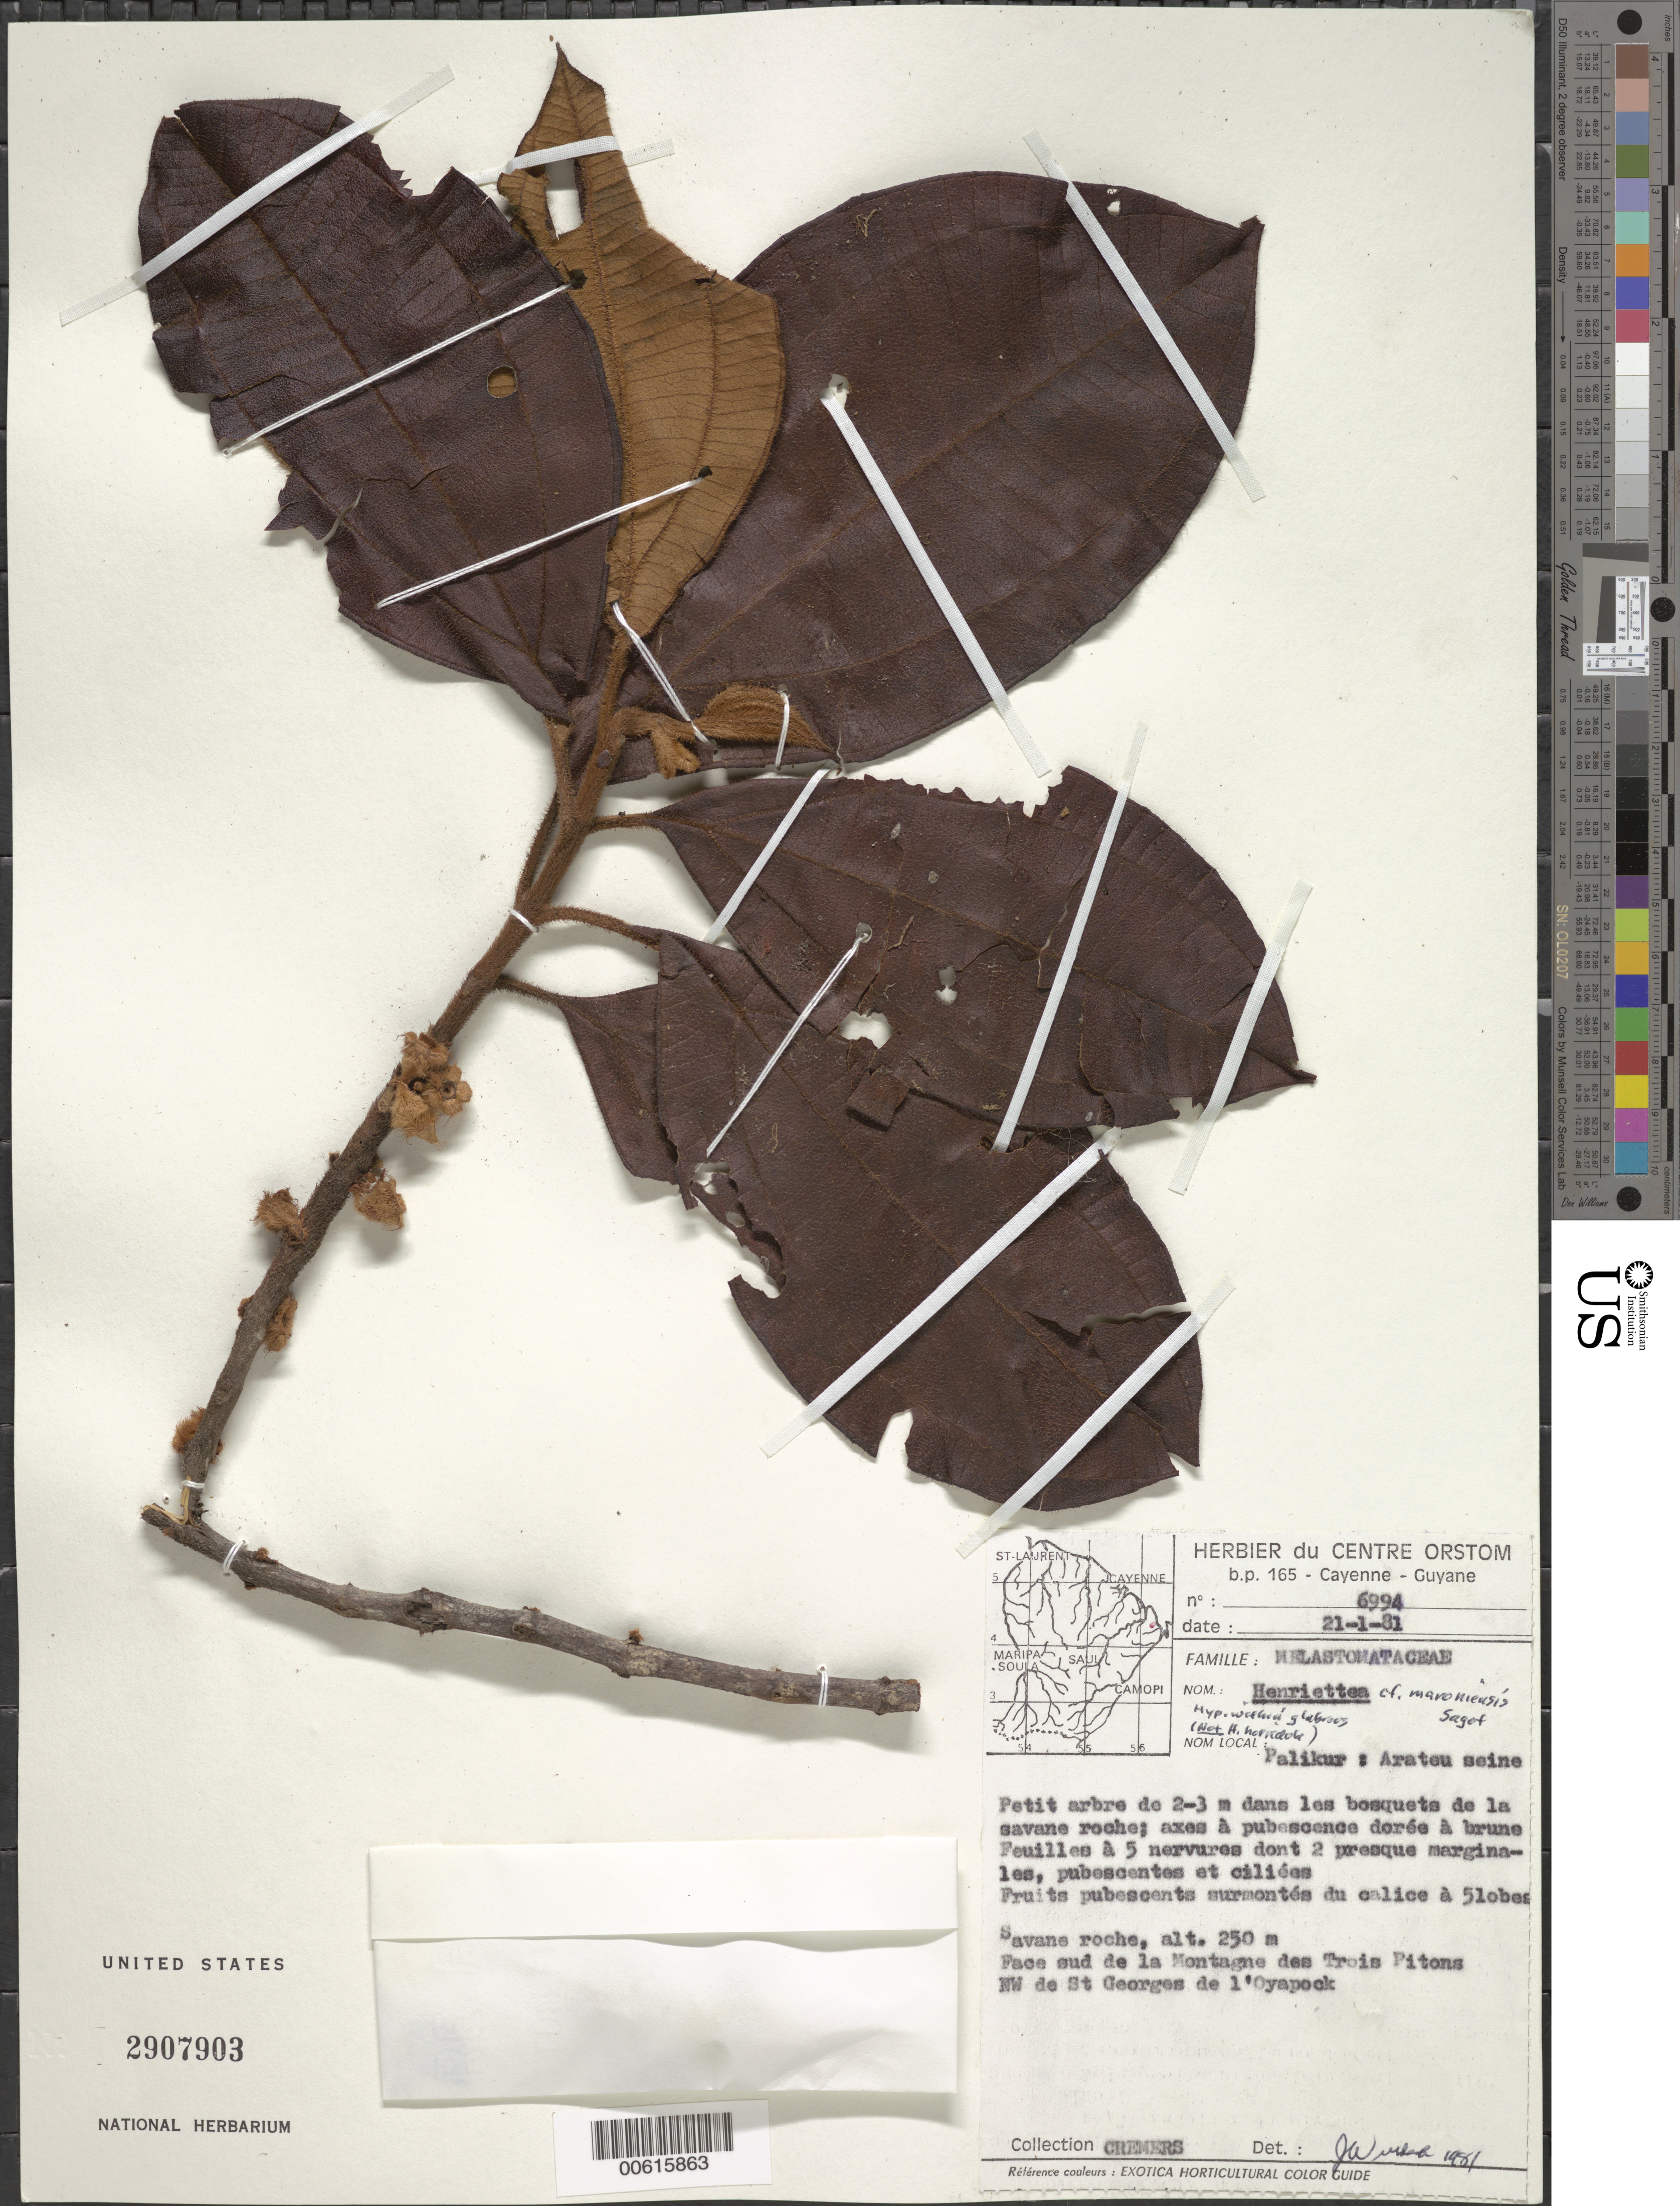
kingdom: Plantae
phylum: Tracheophyta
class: Magnoliopsida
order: Myrtales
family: Melastomataceae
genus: Henriettea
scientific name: Henriettea maroniensis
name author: Sagot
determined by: Wurdack, John J., (US), US (UNITED STATES)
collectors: G. Cremers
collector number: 6994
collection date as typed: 21-Jan-81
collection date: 1981-01-21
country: French Guiana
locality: Montagne des Trois Pitons, NW de St. Georges de l'Oyapock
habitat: Savane roche, face sud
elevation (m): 250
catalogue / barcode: US 2907903